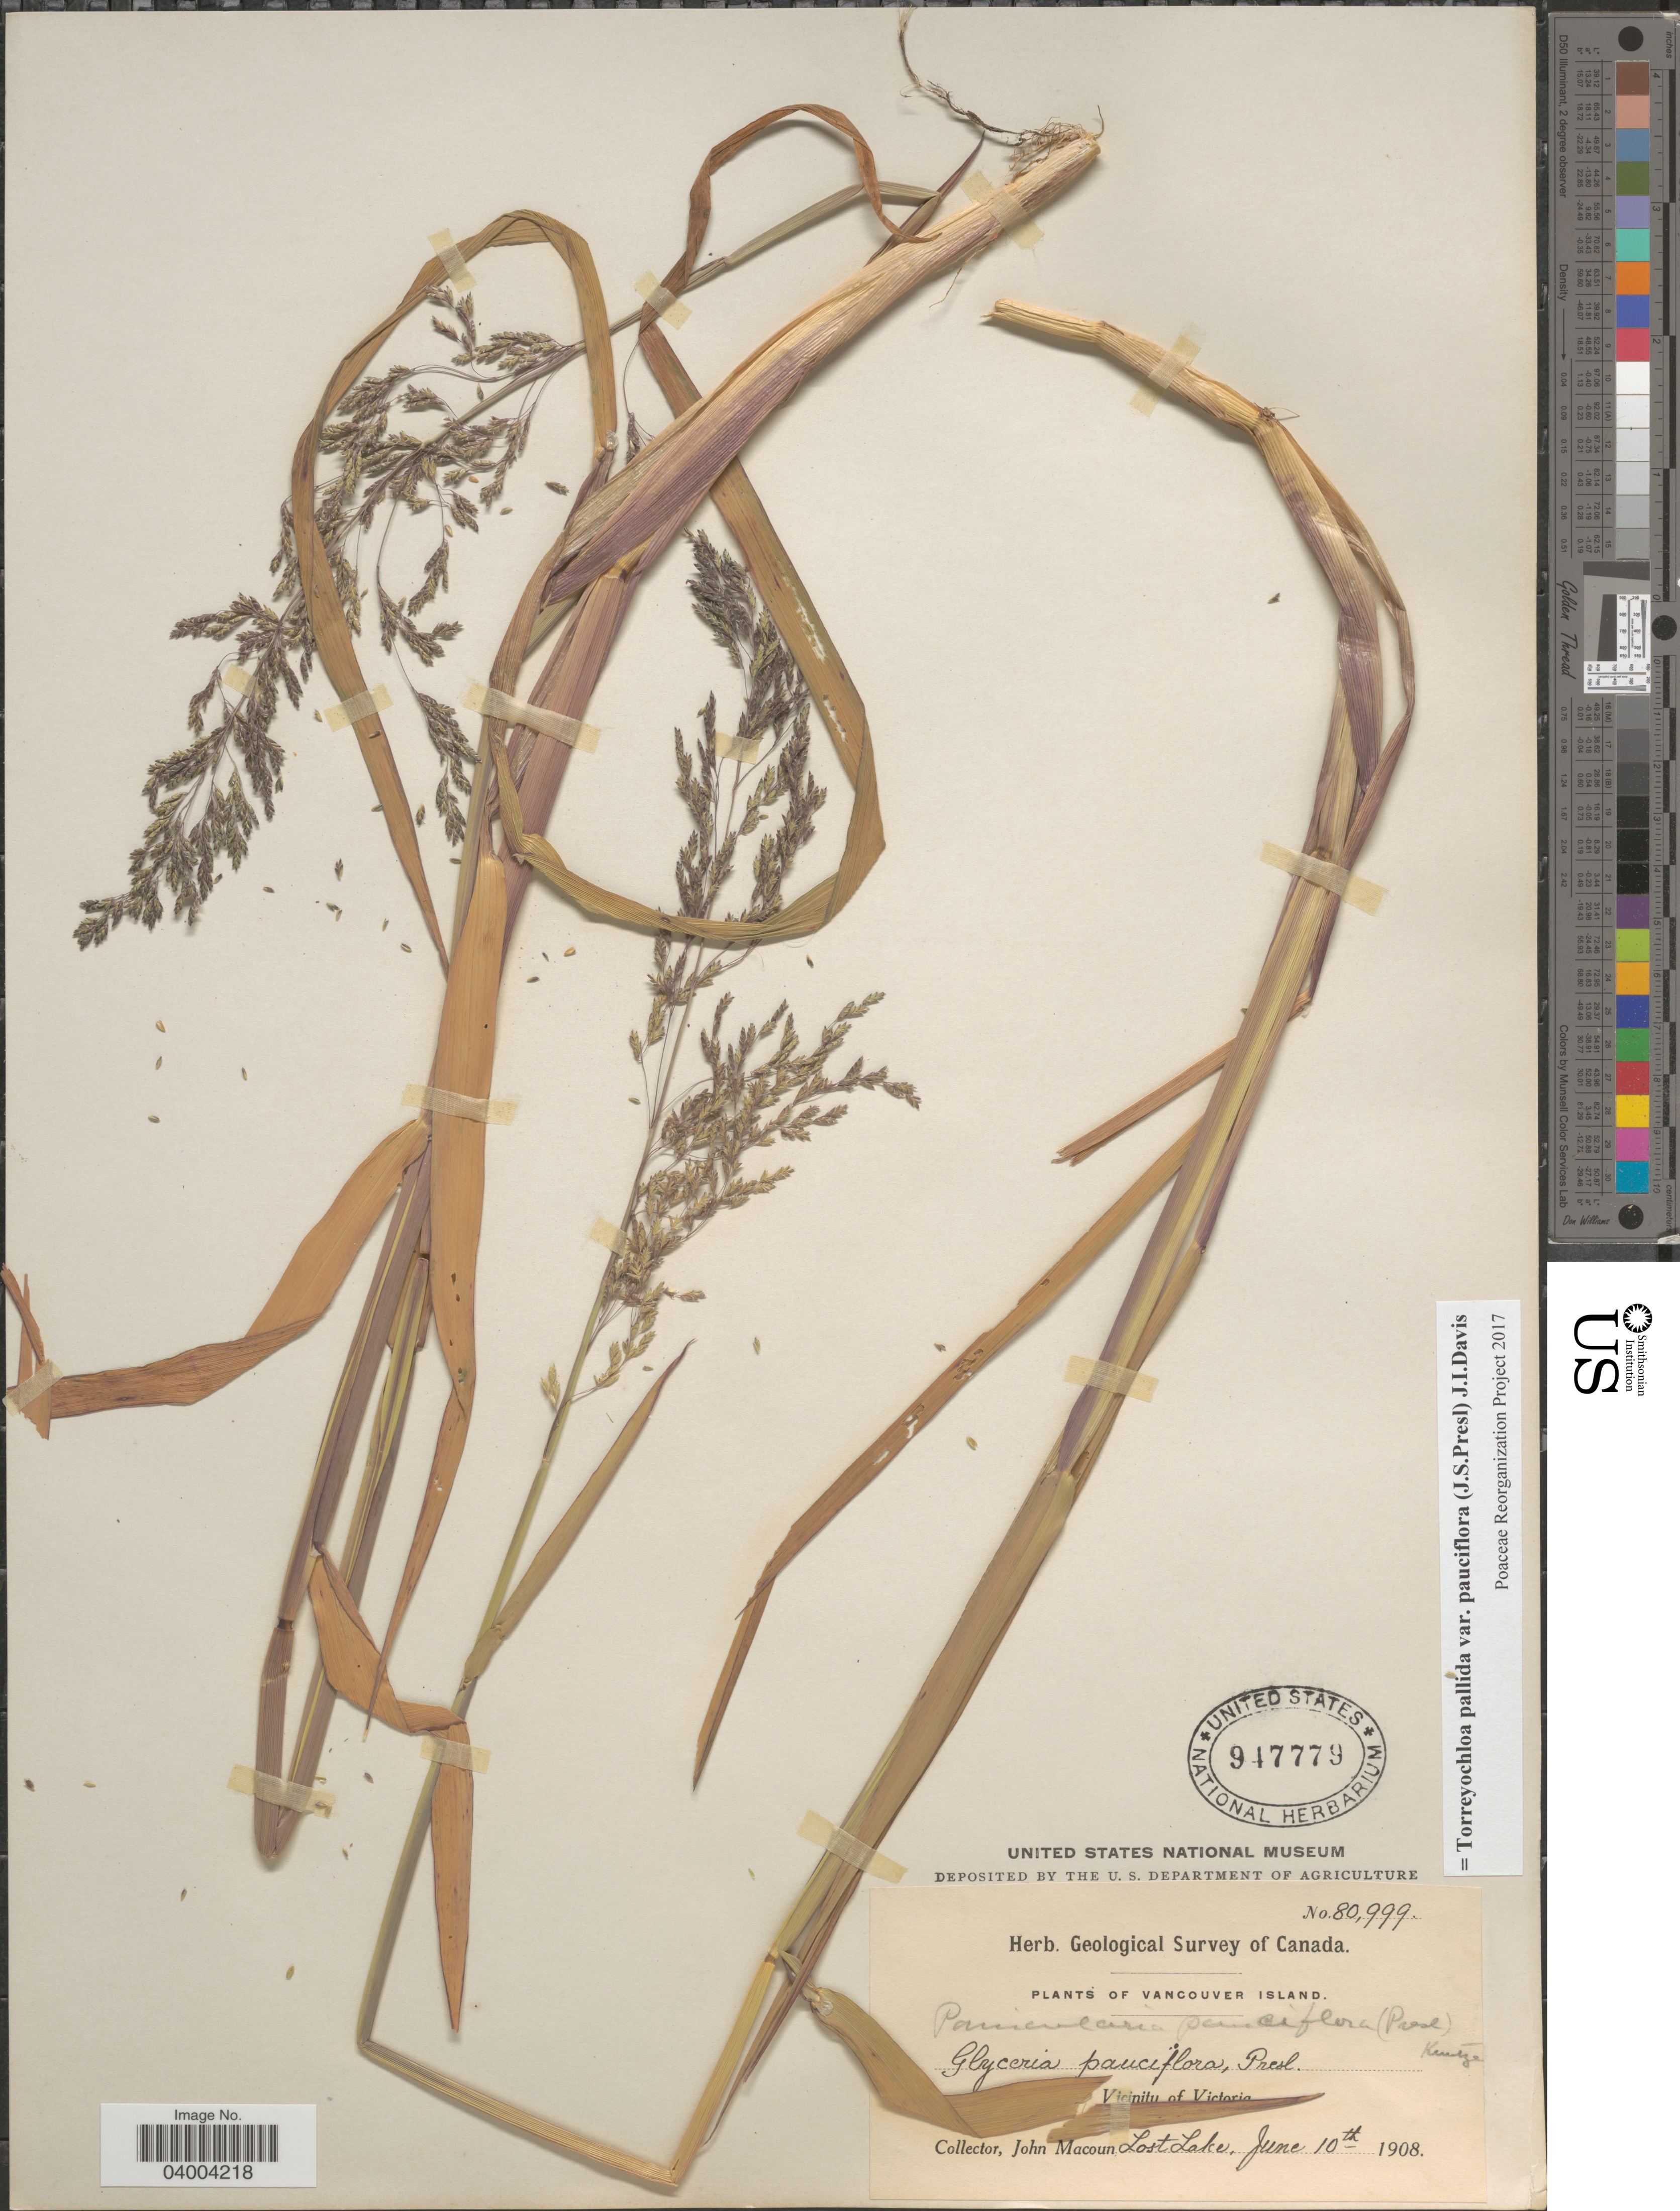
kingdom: Plantae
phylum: Tracheophyta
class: Liliopsida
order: Poales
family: Poaceae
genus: Torreyochloa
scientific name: Torreyochloa pallida var. pauciflora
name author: (J. Presl) J.I. Davis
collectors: J. Macoun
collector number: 80999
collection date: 1908-06-10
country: Canada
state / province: British Columbia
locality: Vancouver Island. Vicinity of Victoria. Lost Lake.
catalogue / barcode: US 947779